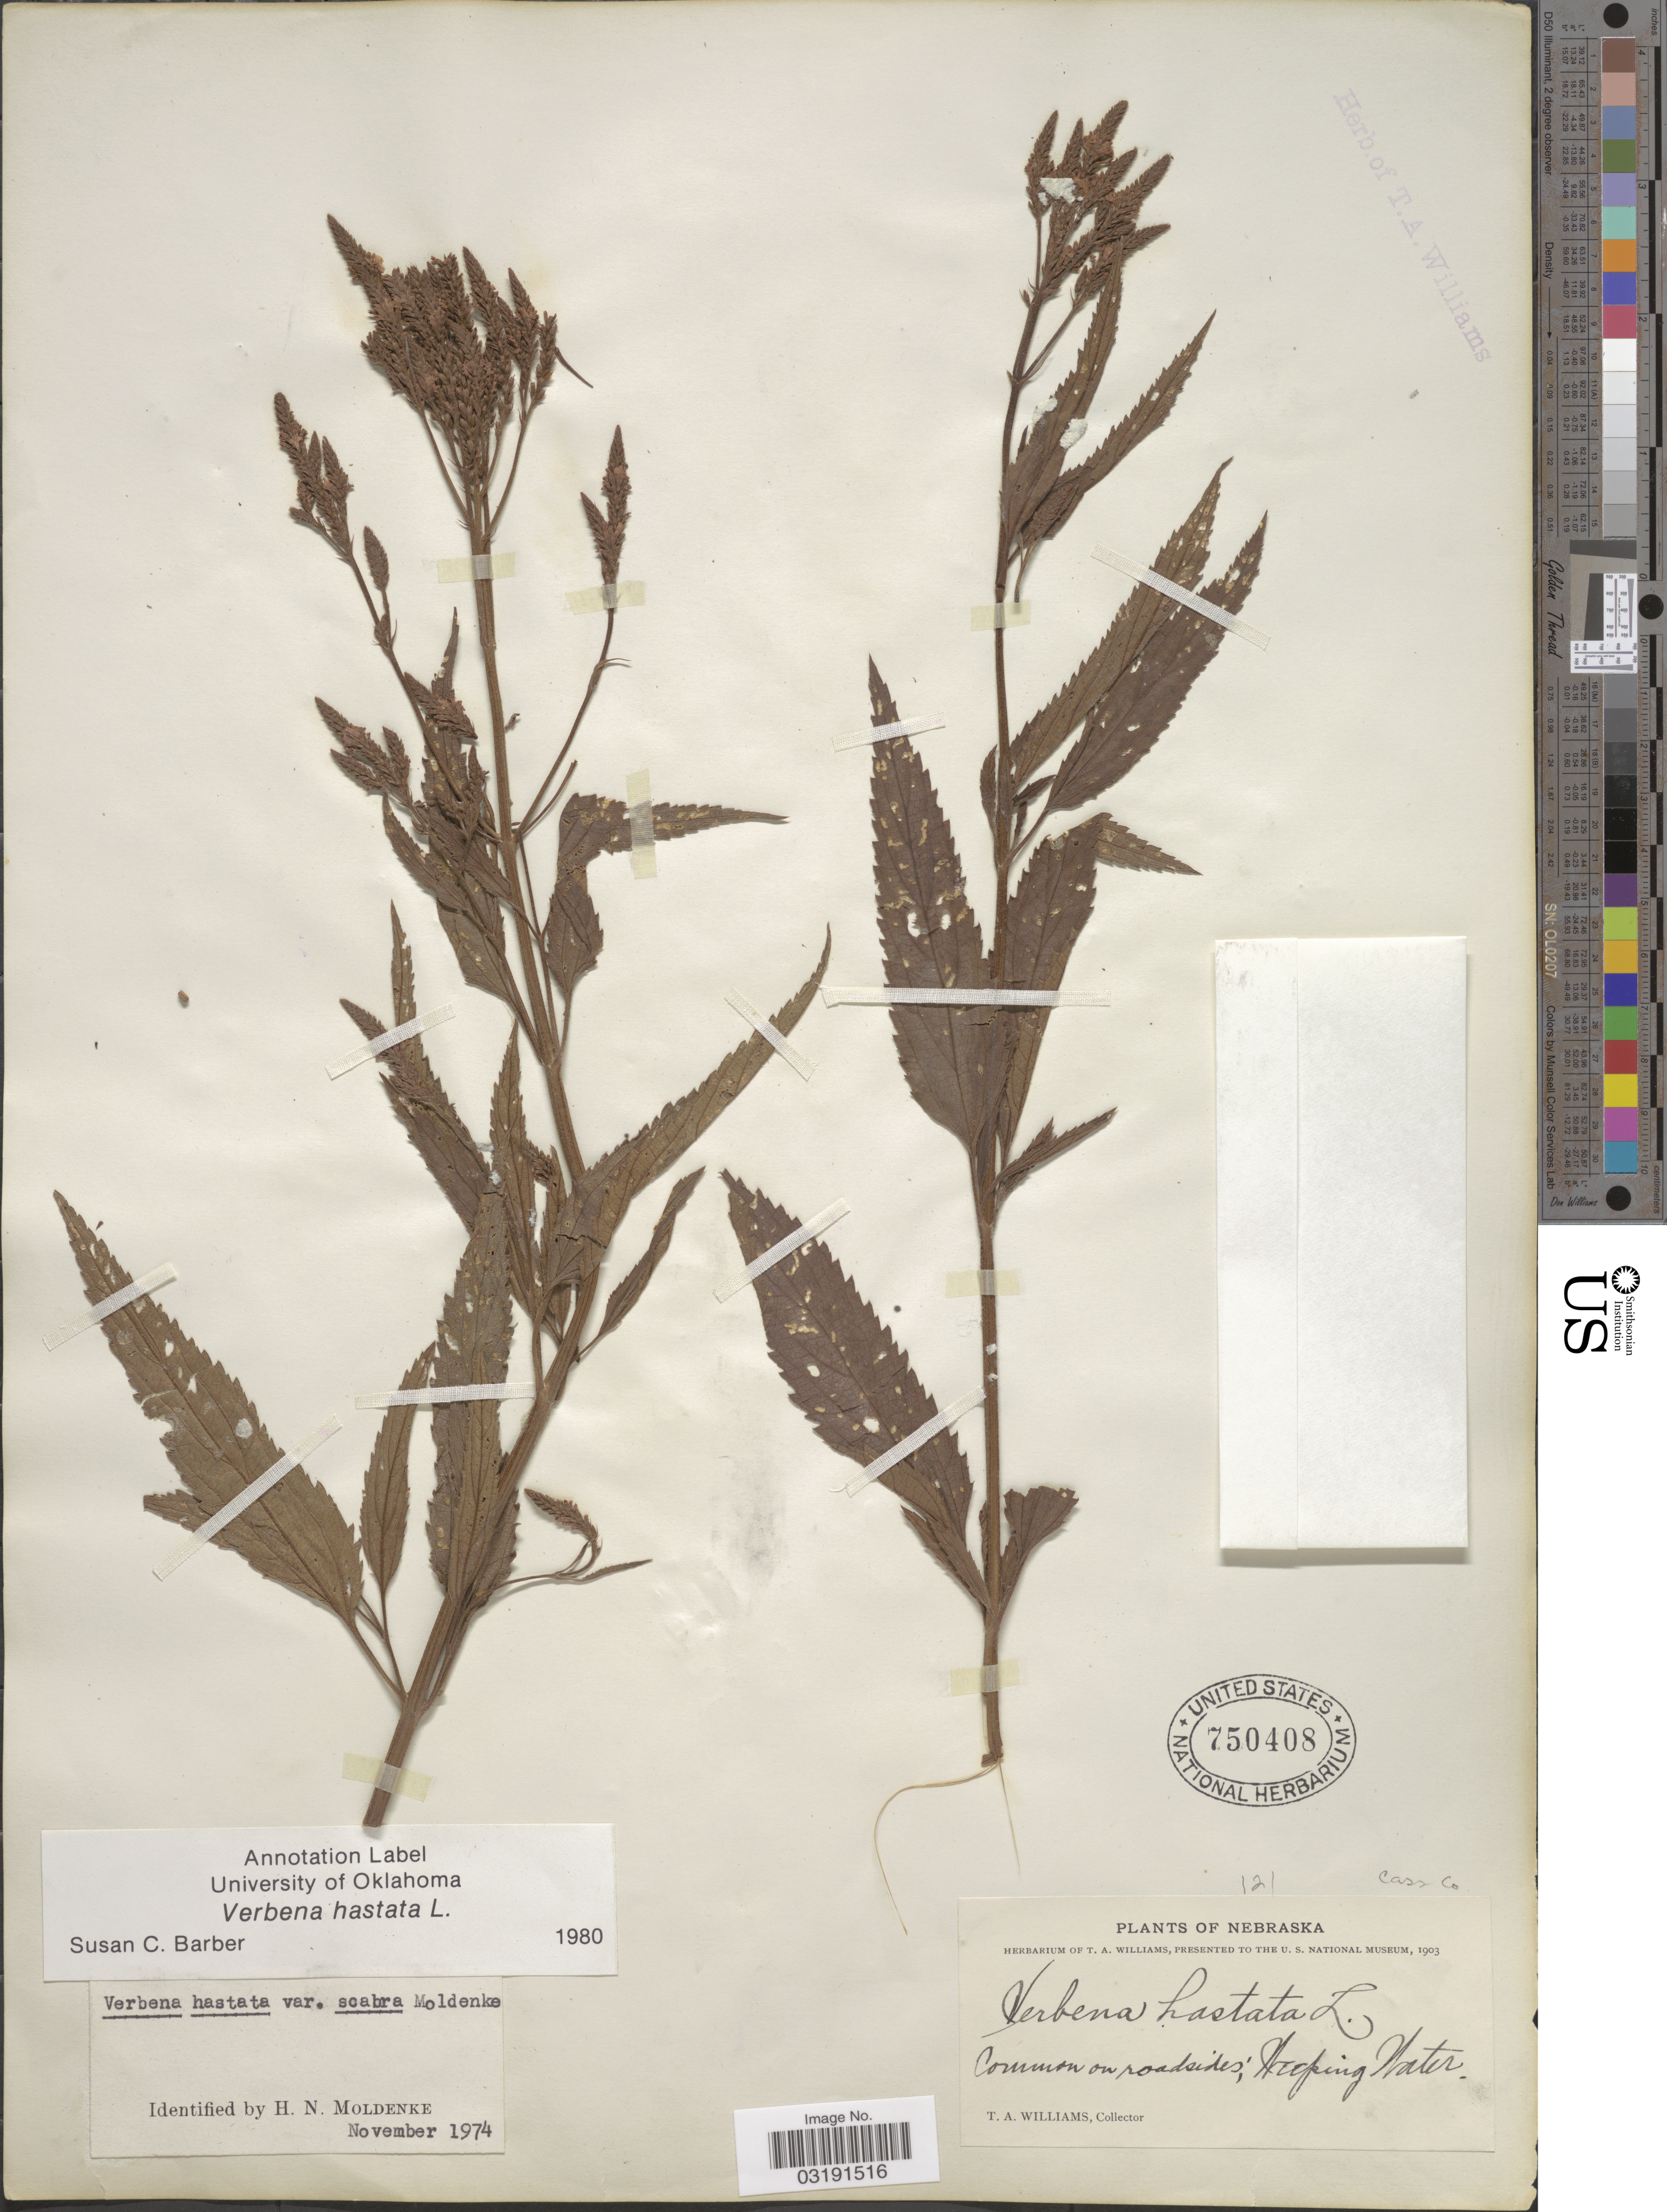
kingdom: Plantae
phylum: Tracheophyta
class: Magnoliopsida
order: Lamiales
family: Verbenaceae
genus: Verbena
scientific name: Verbena hastata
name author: L.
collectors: T. Williams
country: United States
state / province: Nebraska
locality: Weeping Water, Cass Co.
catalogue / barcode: US 750408